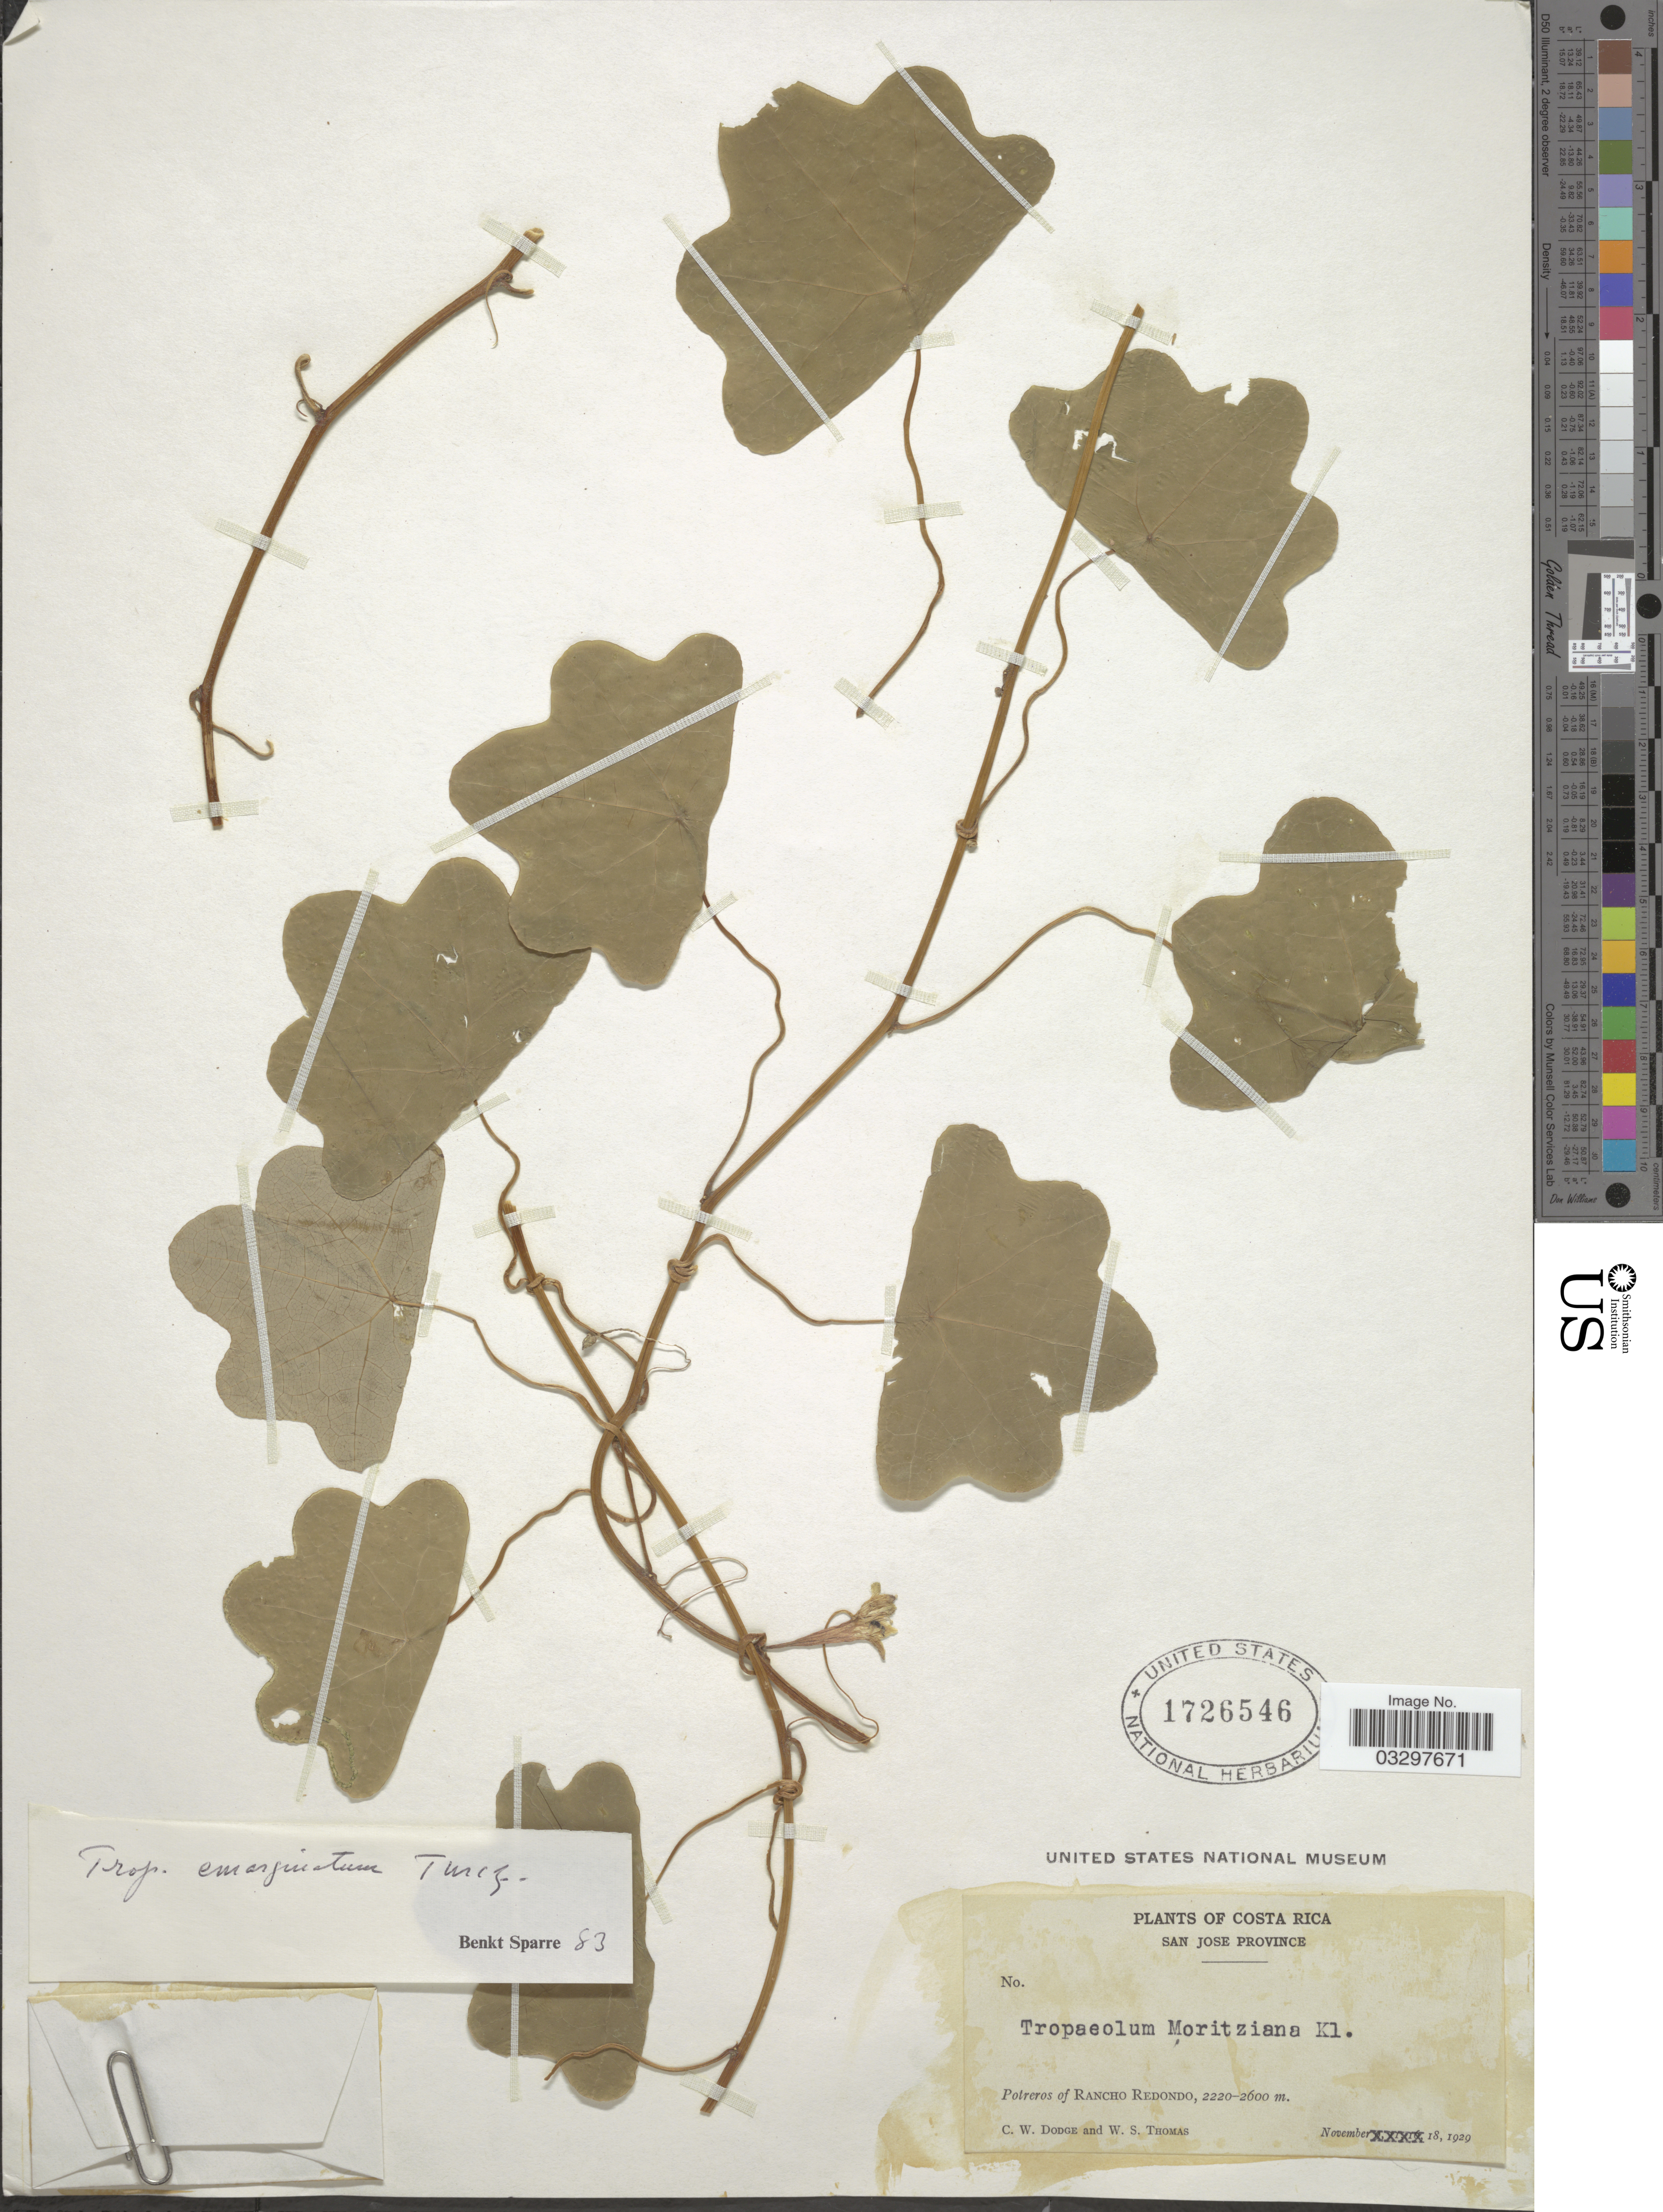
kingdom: Plantae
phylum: Tracheophyta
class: Magnoliopsida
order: Brassicales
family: Tropaeolaceae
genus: Tropaeolum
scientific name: Tropaeolum emarginatum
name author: Turcz.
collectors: C. Dodge & W. S. Thomas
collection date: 1929-11-18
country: Costa Rica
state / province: San José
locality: San Jose Province. Potreros of Rancho Redondo.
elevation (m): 2220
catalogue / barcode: US 1726546